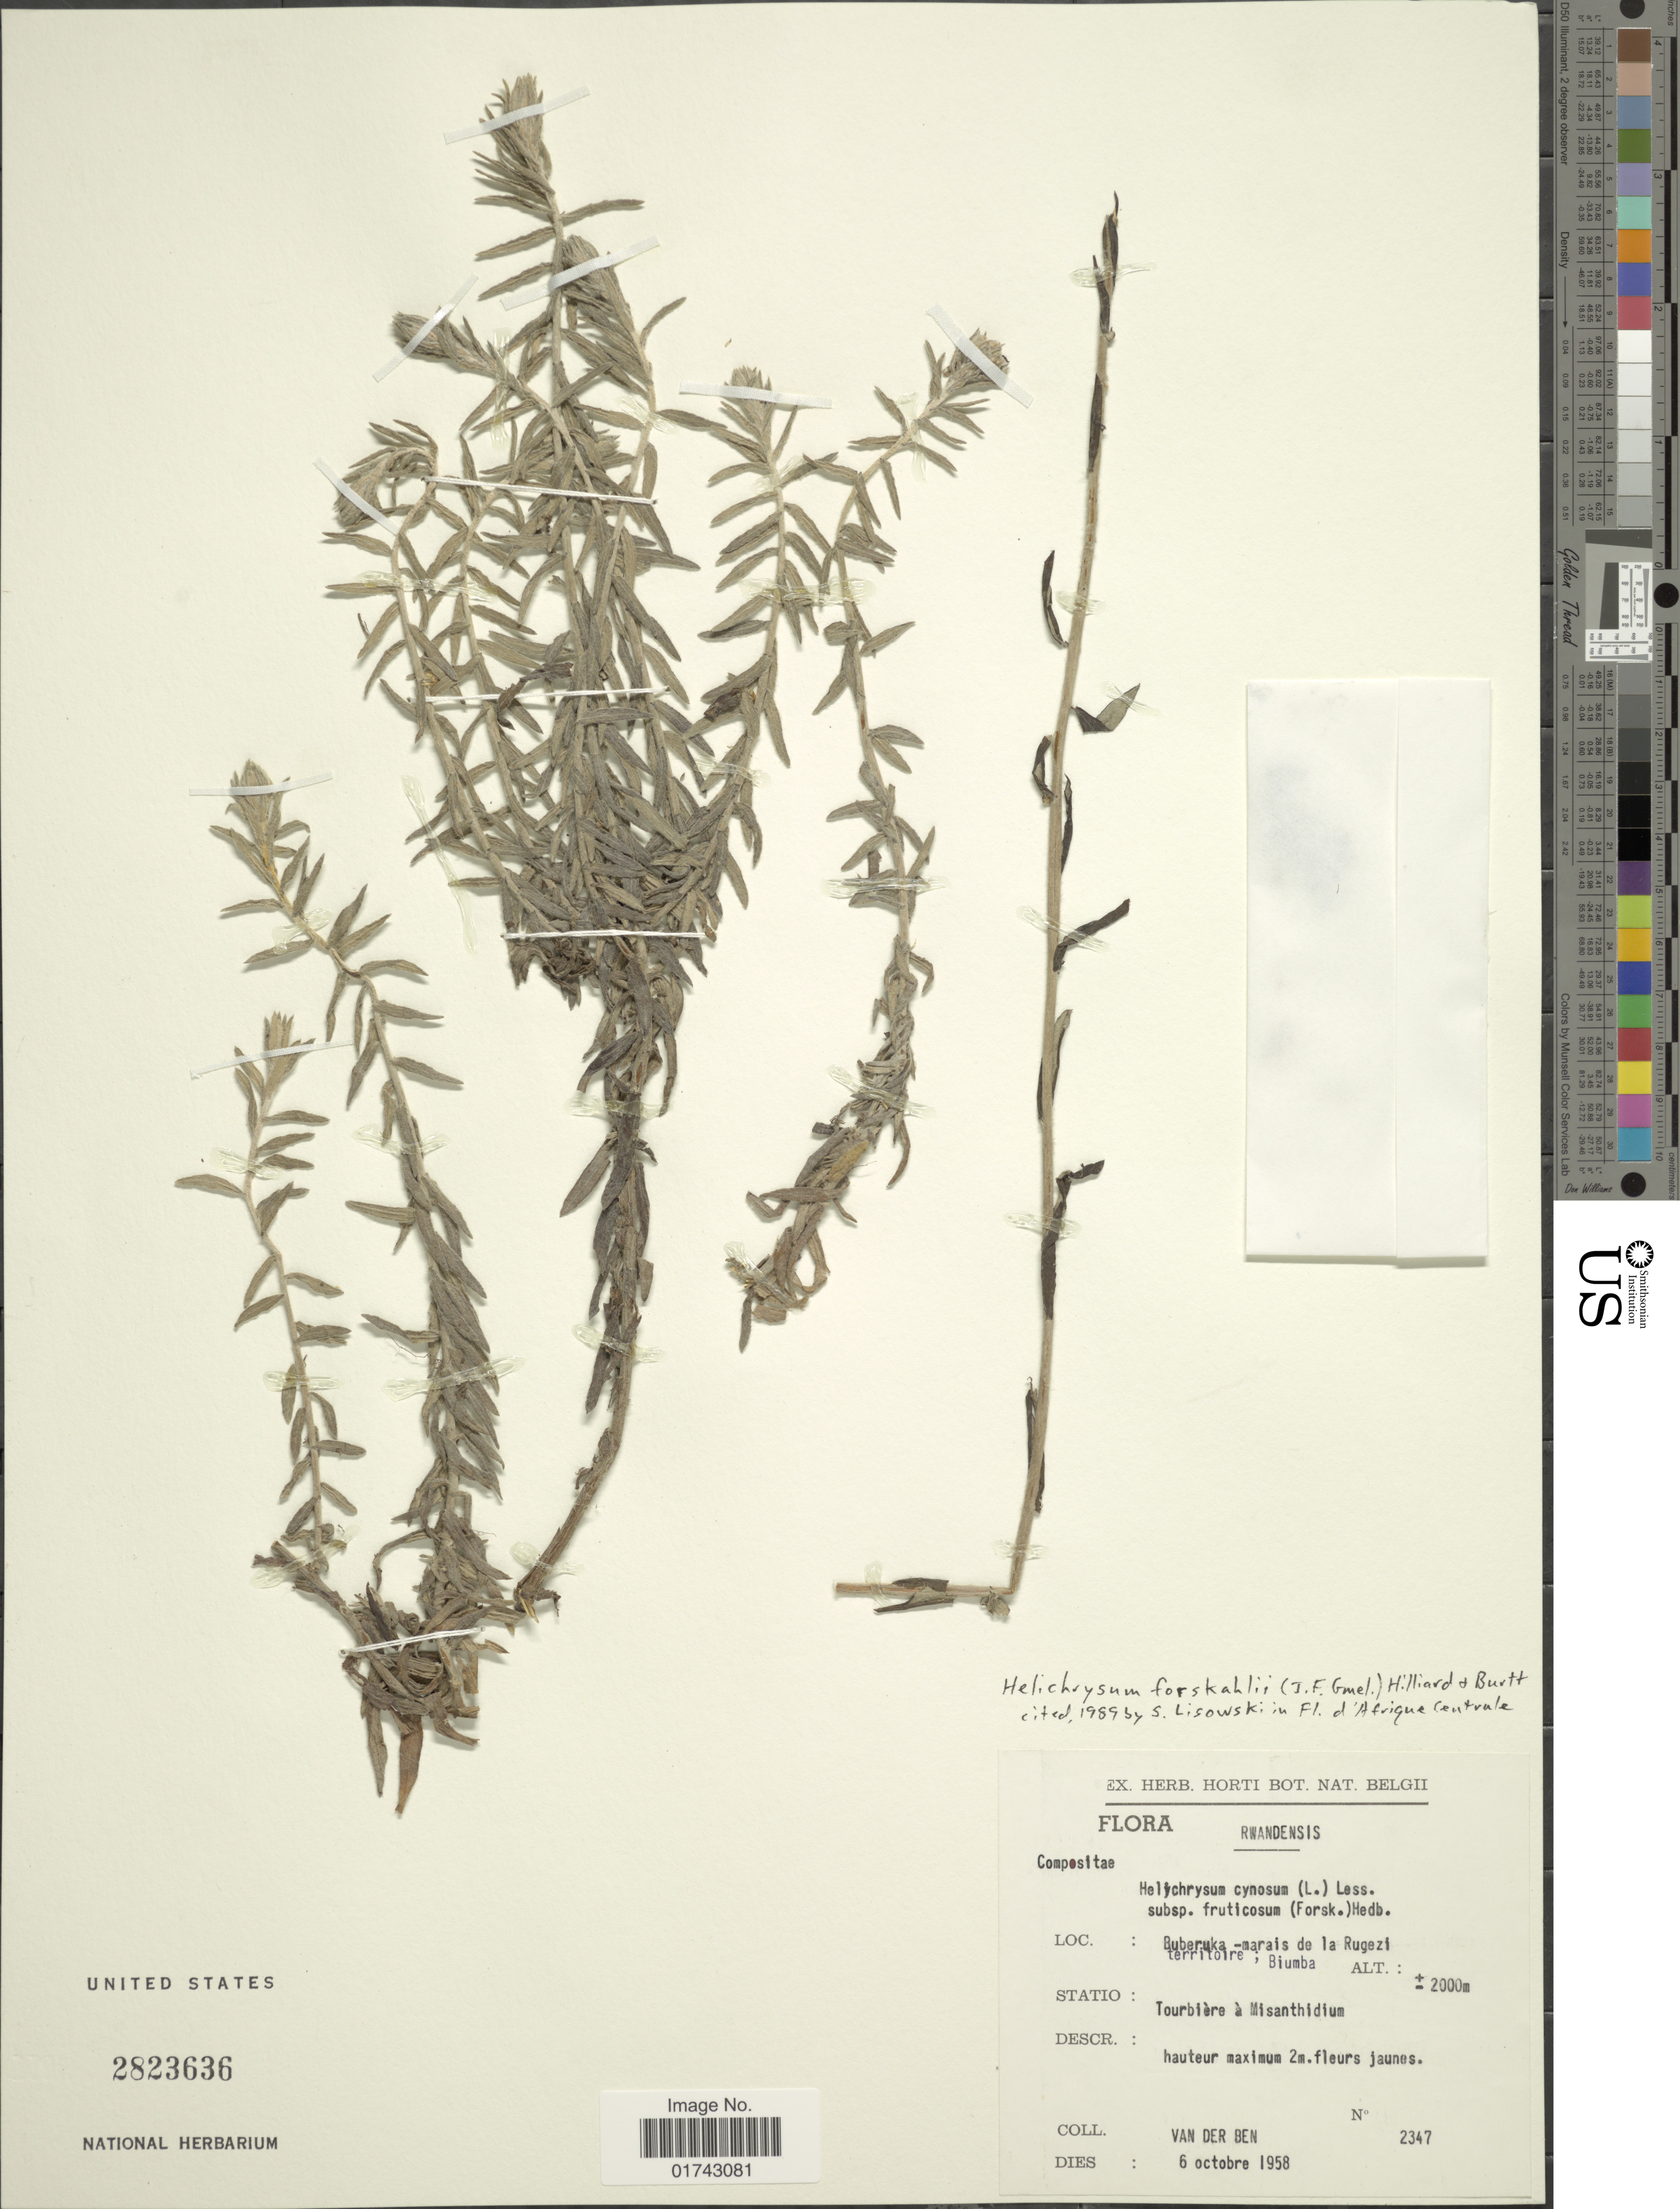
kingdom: Plantae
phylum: Tracheophyta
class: Magnoliopsida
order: Asterales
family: Asteraceae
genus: Helichrysum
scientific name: Helichrysum forskahlii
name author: (J.F. Gmel.) Hilliard & B.L. Burtt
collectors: D. Van Der Ben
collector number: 2347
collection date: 1958-10-06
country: Rwanda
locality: Buberuka - marais de la Rugezi, territoire; Biumba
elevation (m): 2000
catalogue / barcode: US 2823636